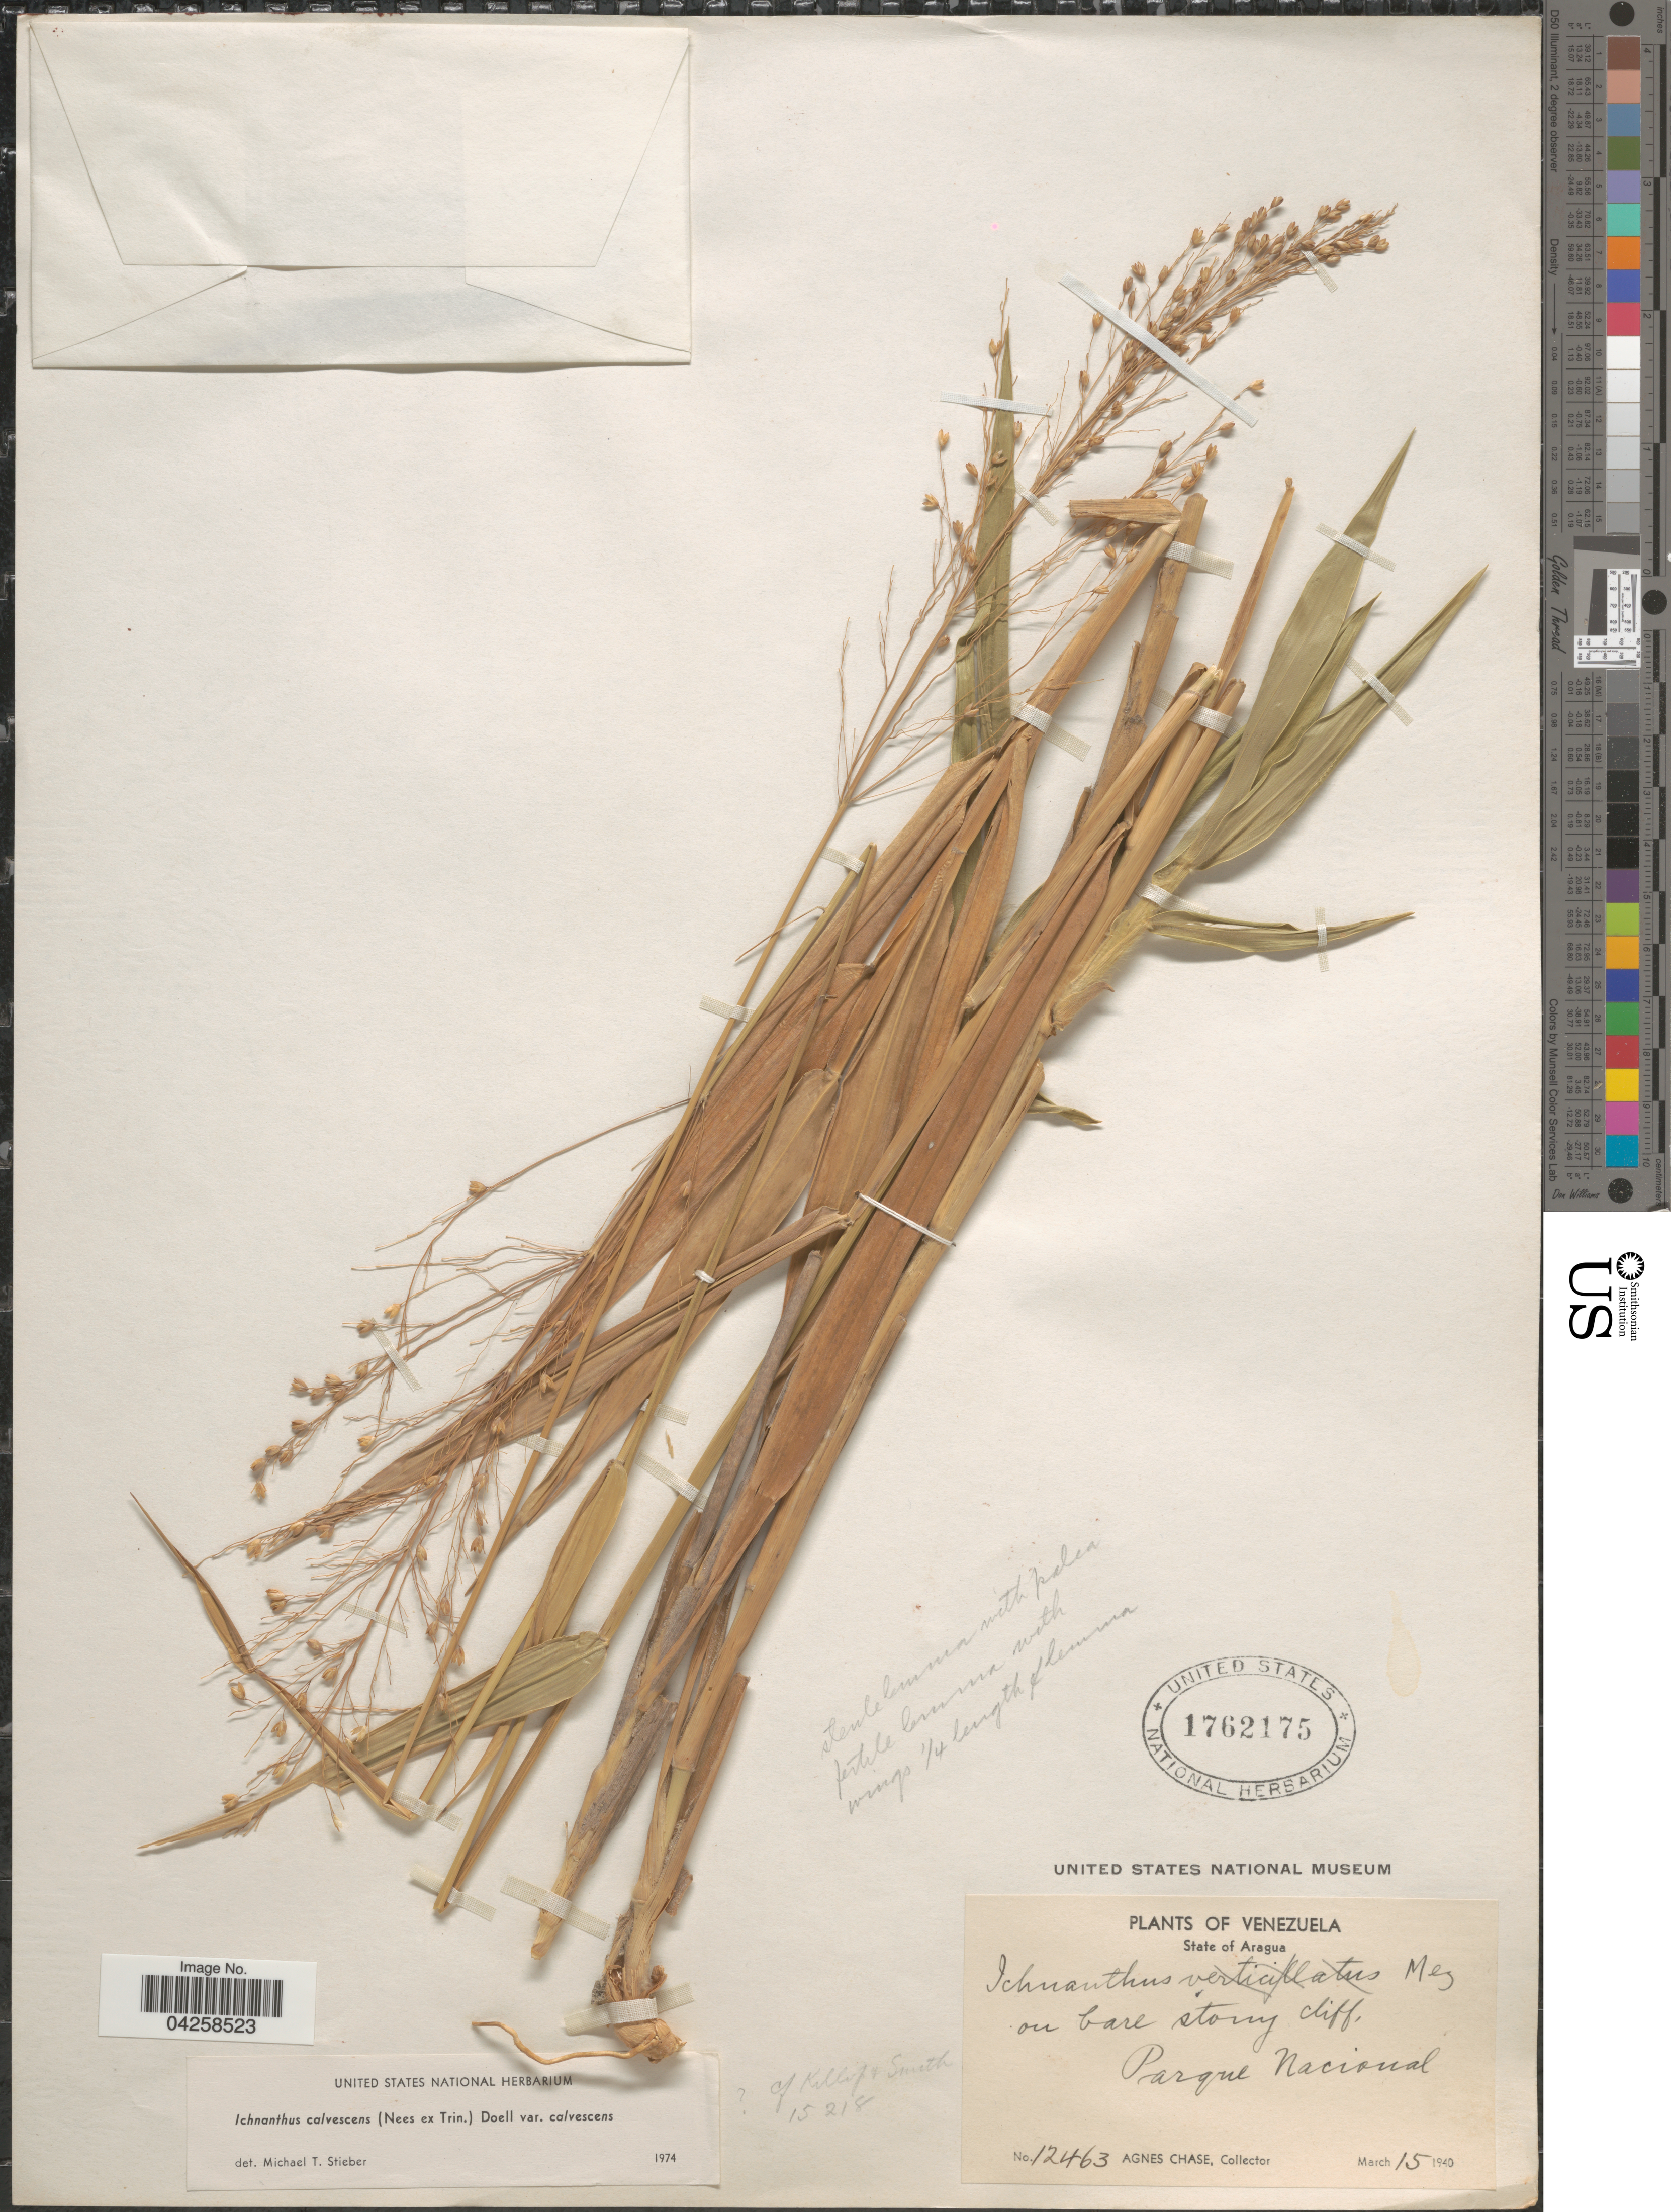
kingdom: Plantae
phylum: Tracheophyta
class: Liliopsida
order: Poales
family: Poaceae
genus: Ichnanthus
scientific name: Ichnanthus calvescens var. calvescens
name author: (Nees ex Trin.) Döll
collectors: A. Chase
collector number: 12463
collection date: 1940-03-15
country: Venezuela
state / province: Aragua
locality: On bare stony cliff. Parque Nacional.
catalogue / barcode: US 1762175